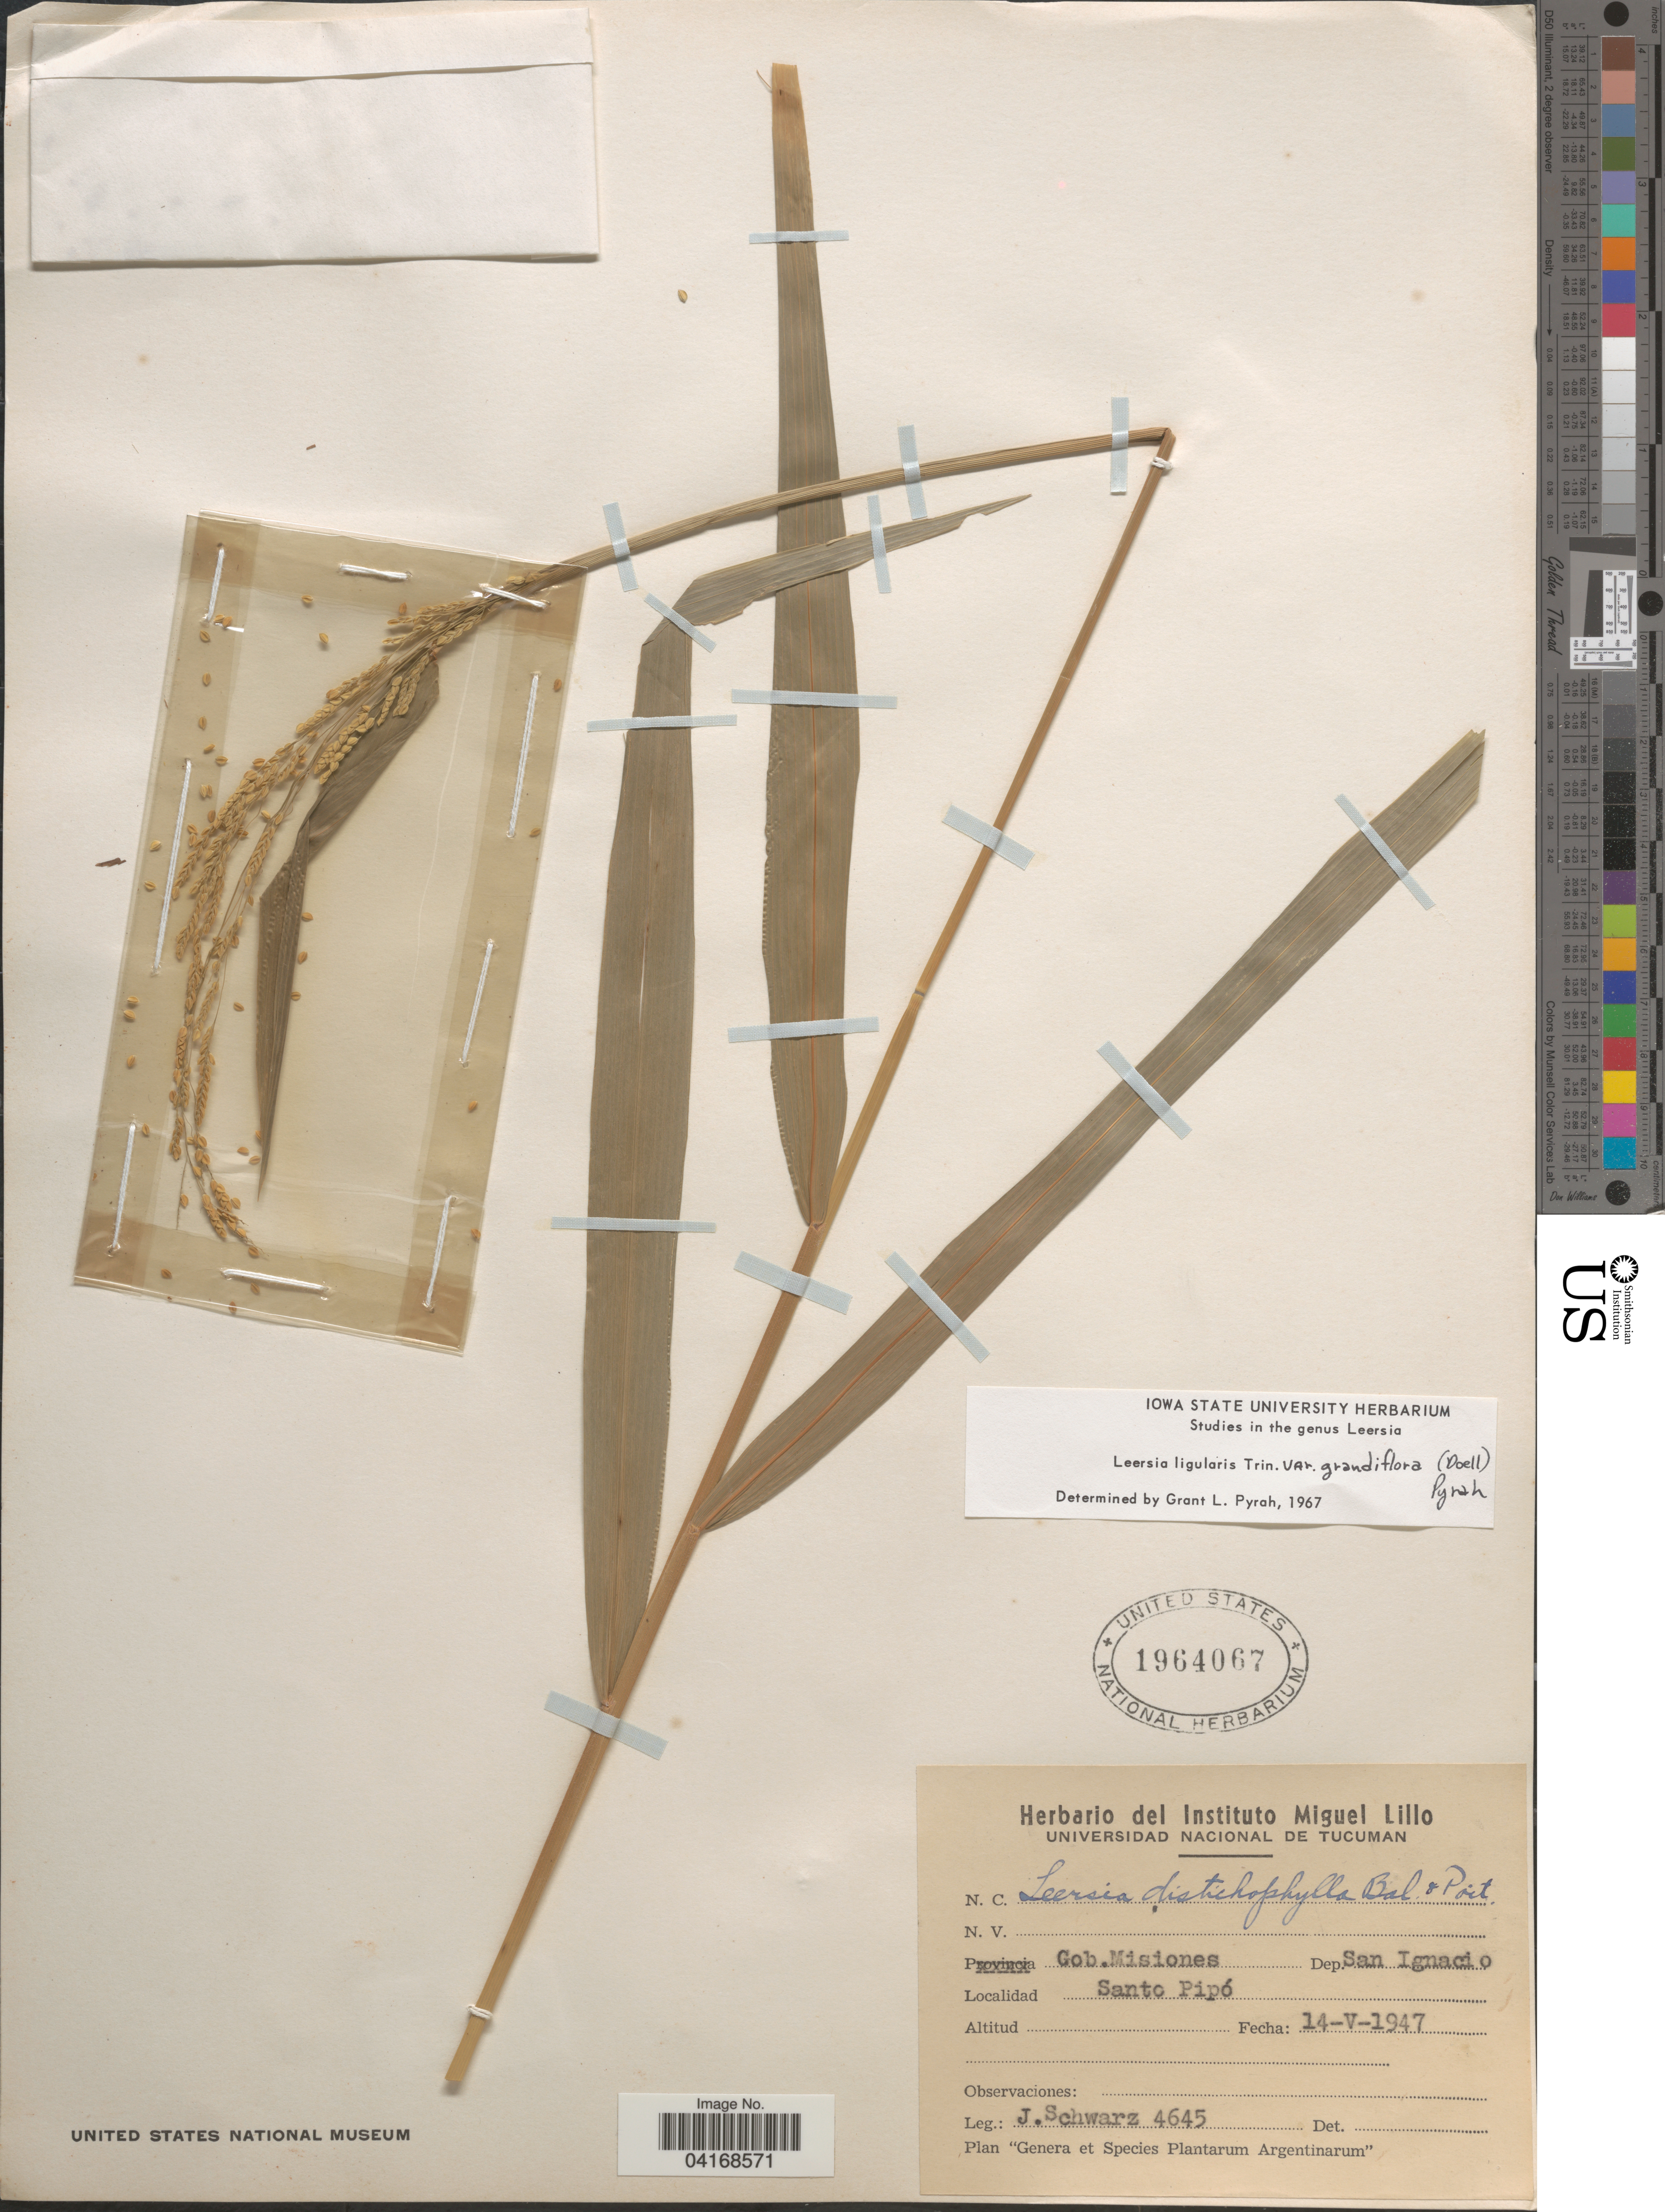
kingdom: Plantae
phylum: Tracheophyta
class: Liliopsida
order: Poales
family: Poaceae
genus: Leersia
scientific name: Leersia ligularis var. grandiflora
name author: Döll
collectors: J. Schwarz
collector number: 4645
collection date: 1947-05-14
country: Argentina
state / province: Misiones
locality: Gob. Misiones. Dep. San Ignacio. Santo Pipó.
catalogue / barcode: US 1964067